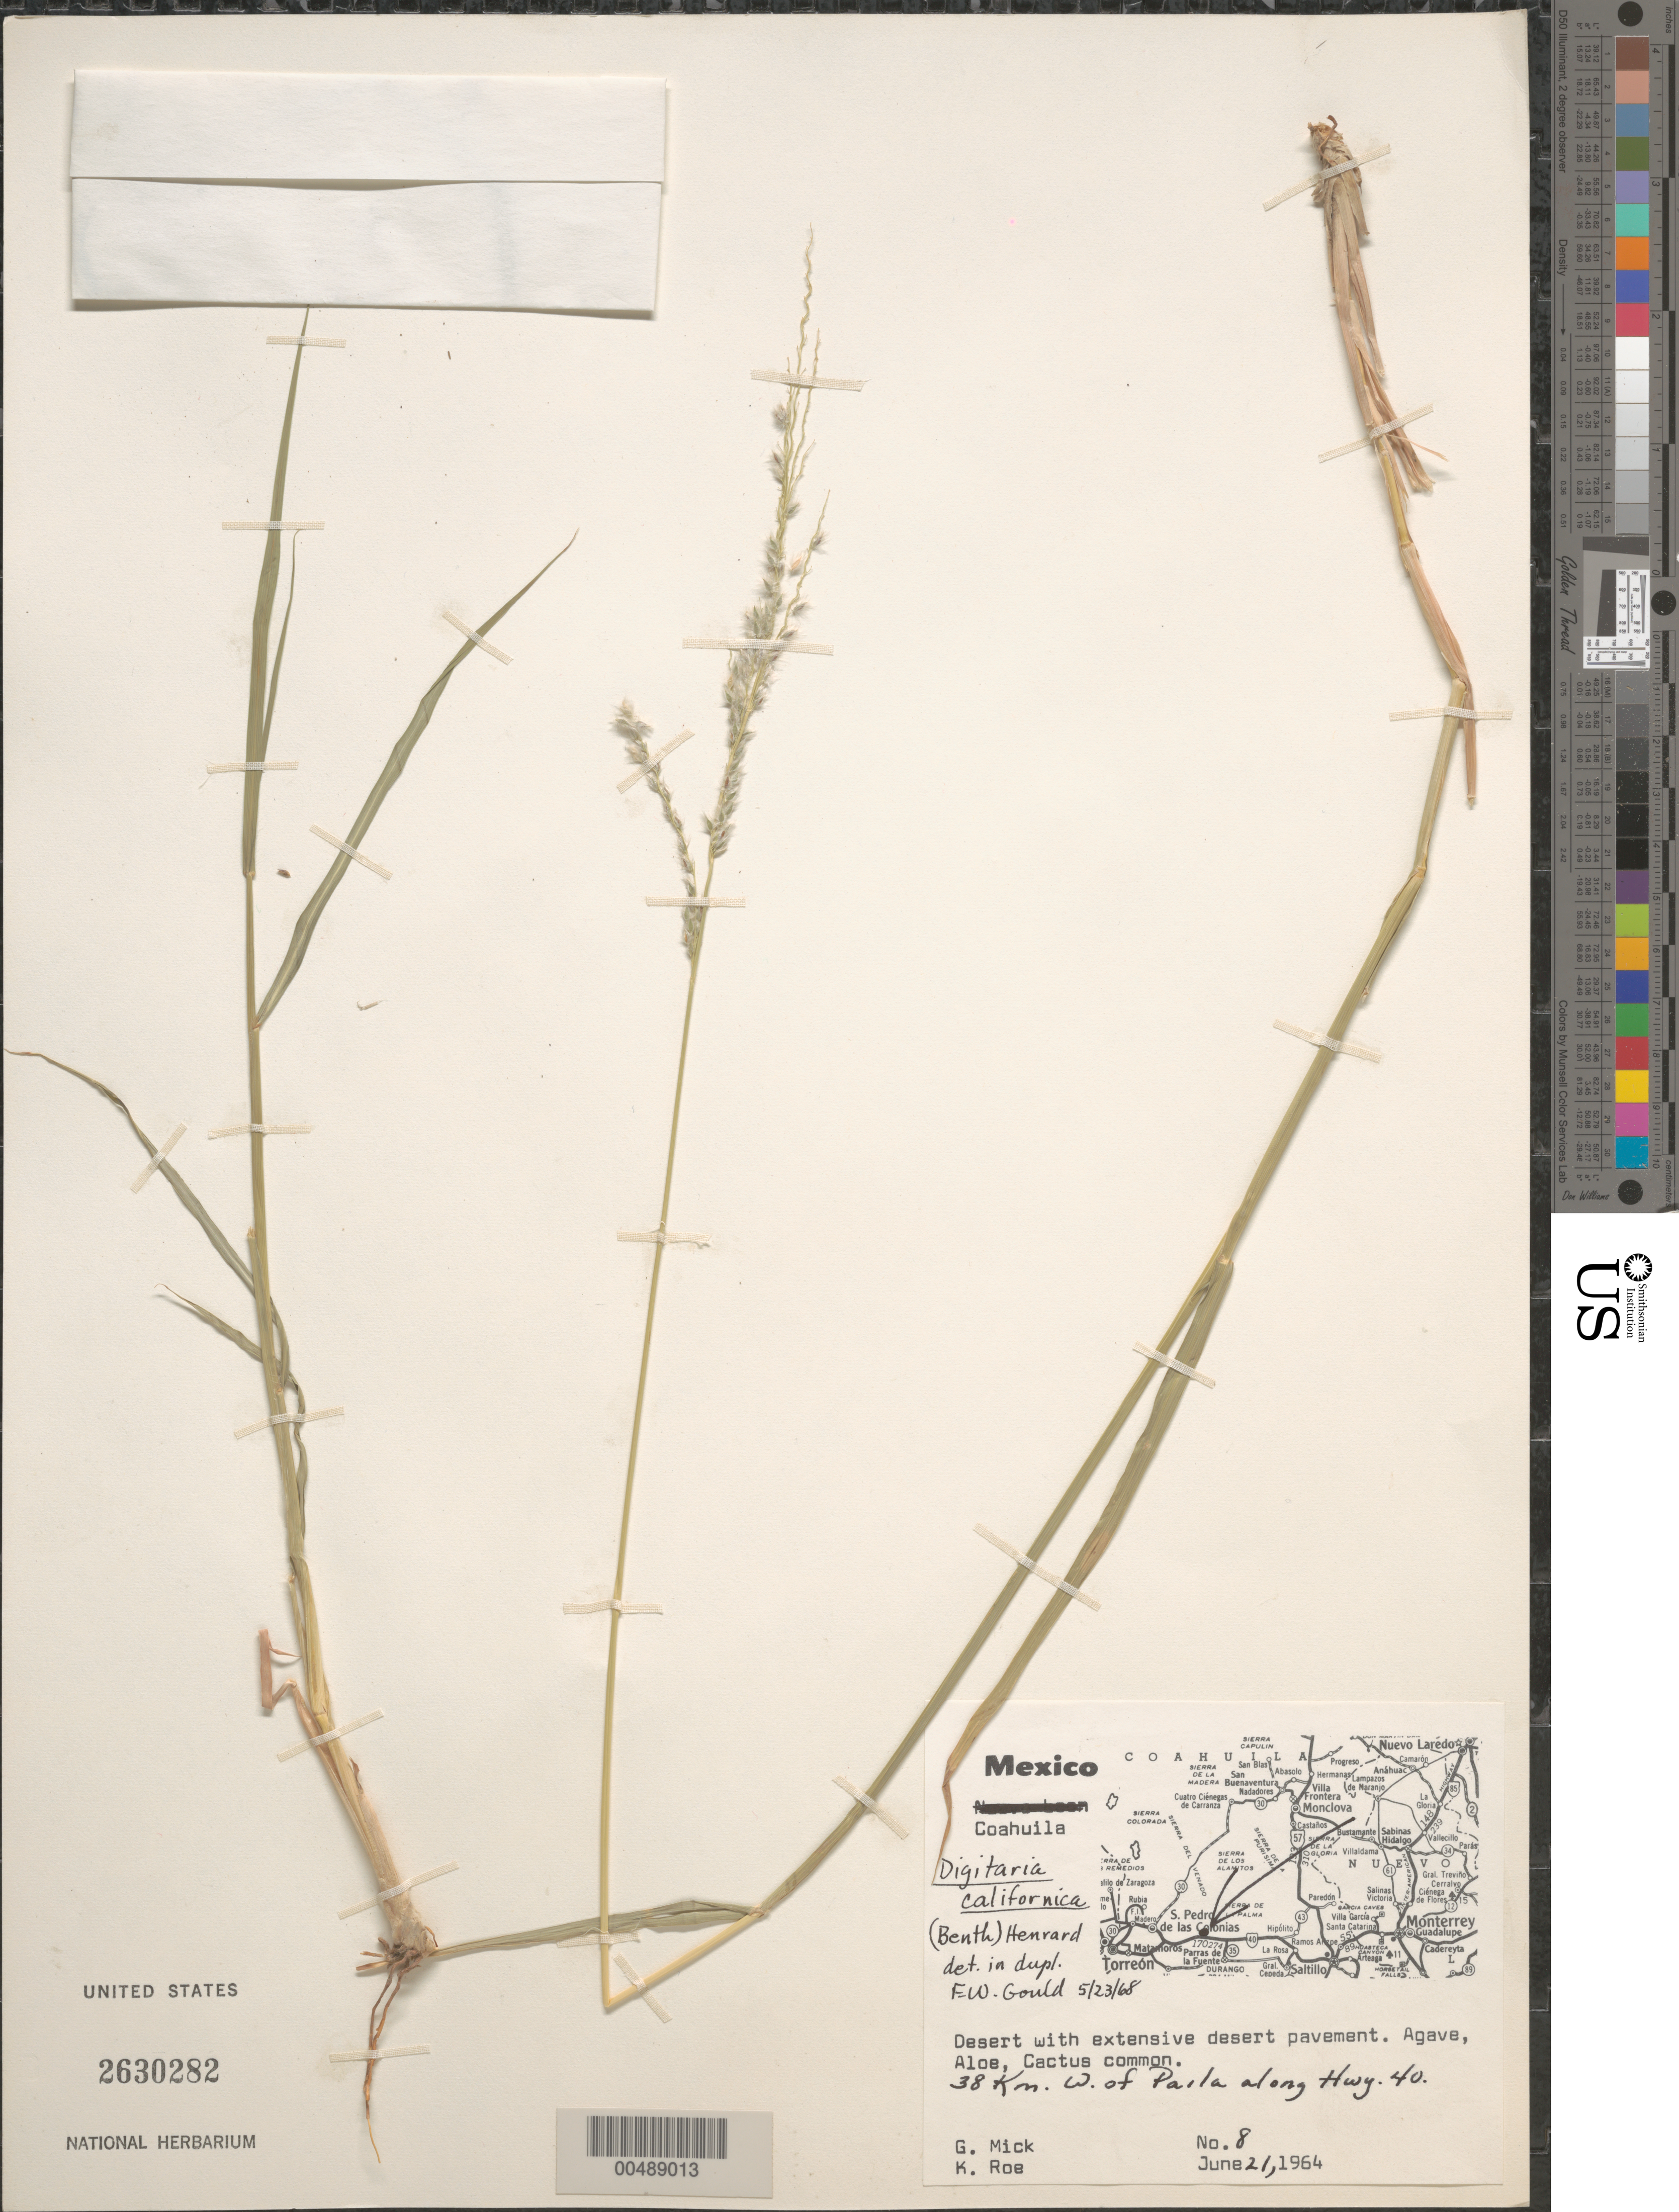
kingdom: Plantae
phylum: Tracheophyta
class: Liliopsida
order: Poales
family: Poaceae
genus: Digitaria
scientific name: Digitaria californica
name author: (Benth.) Henr.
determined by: Gould, F. W.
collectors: G. Mick & K. E. Roe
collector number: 8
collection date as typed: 21 Jun 1964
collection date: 1964-06-21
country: Mexico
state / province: Coahuila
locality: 38 km W of Paila along Hwy 40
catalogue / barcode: US 2630282